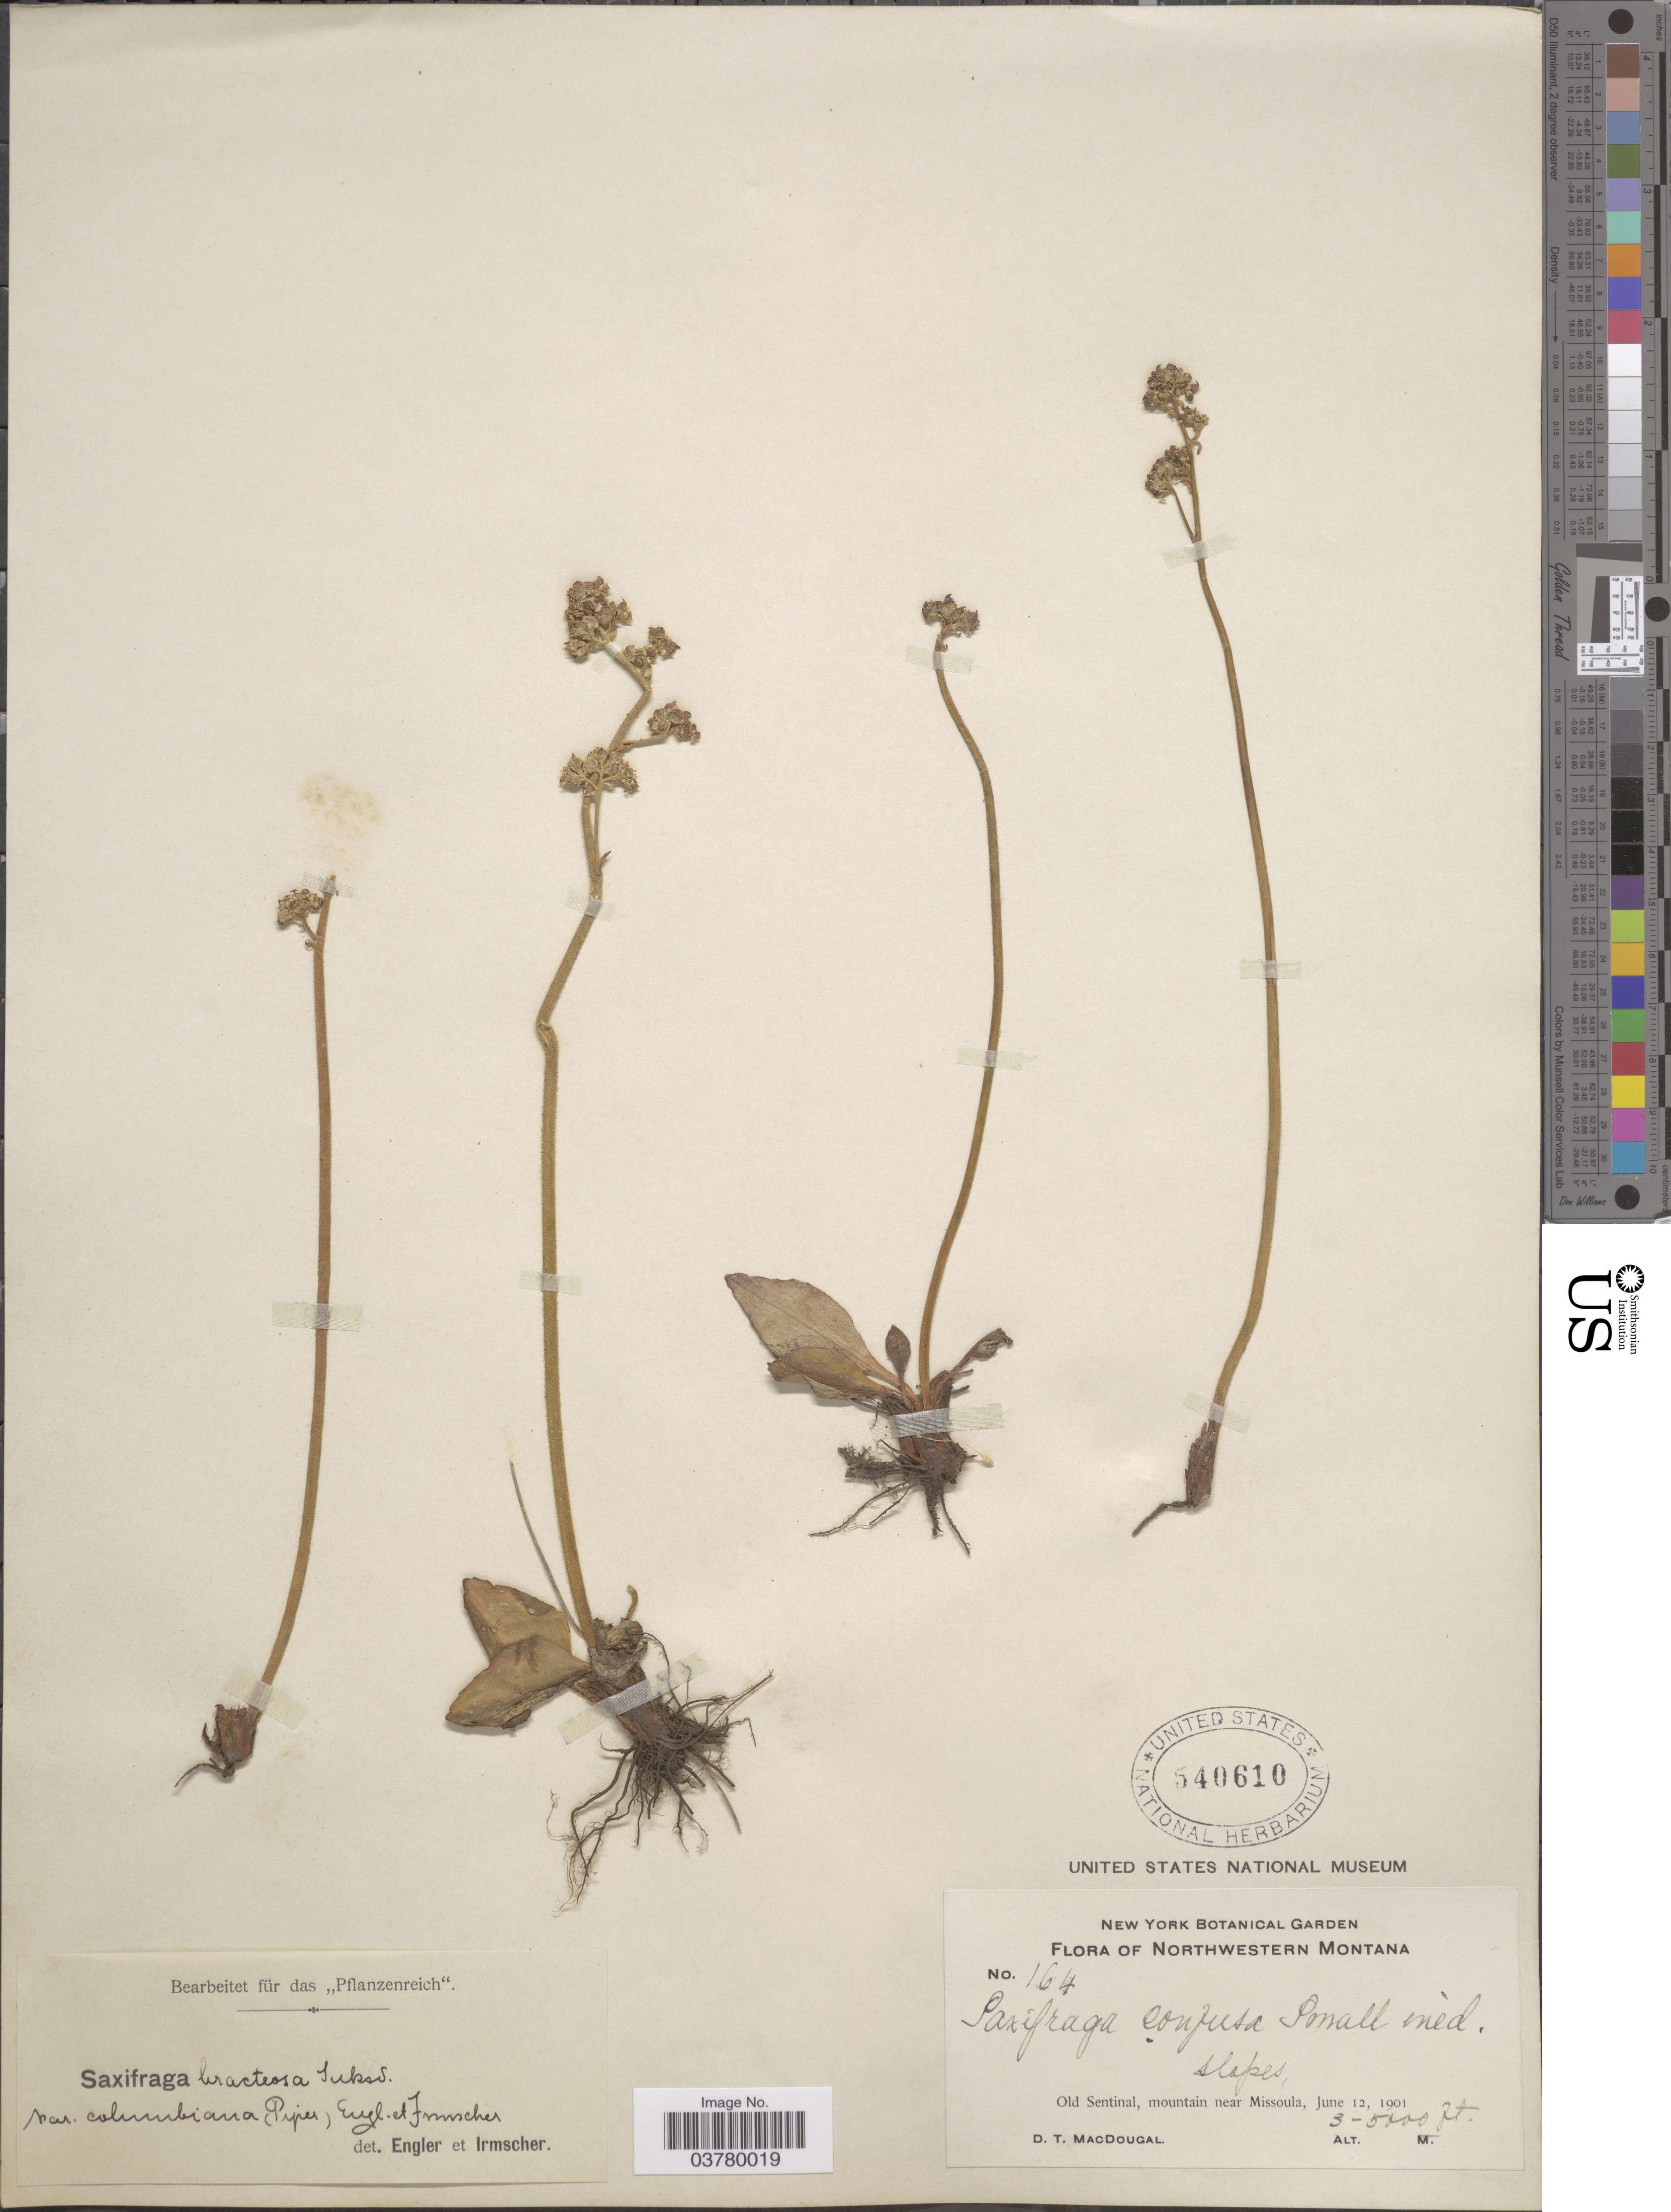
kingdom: Plantae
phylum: Tracheophyta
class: Magnoliopsida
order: Saxifragales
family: Saxifragaceae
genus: Micranthes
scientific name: Micranthes nidifica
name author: (Greene) Small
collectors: D. T. MacDougal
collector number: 164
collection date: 1901-06-12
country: United States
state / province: Montana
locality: Northwestern Montana. Old Sentinal, mountain near Missoula.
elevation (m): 914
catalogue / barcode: US 540610